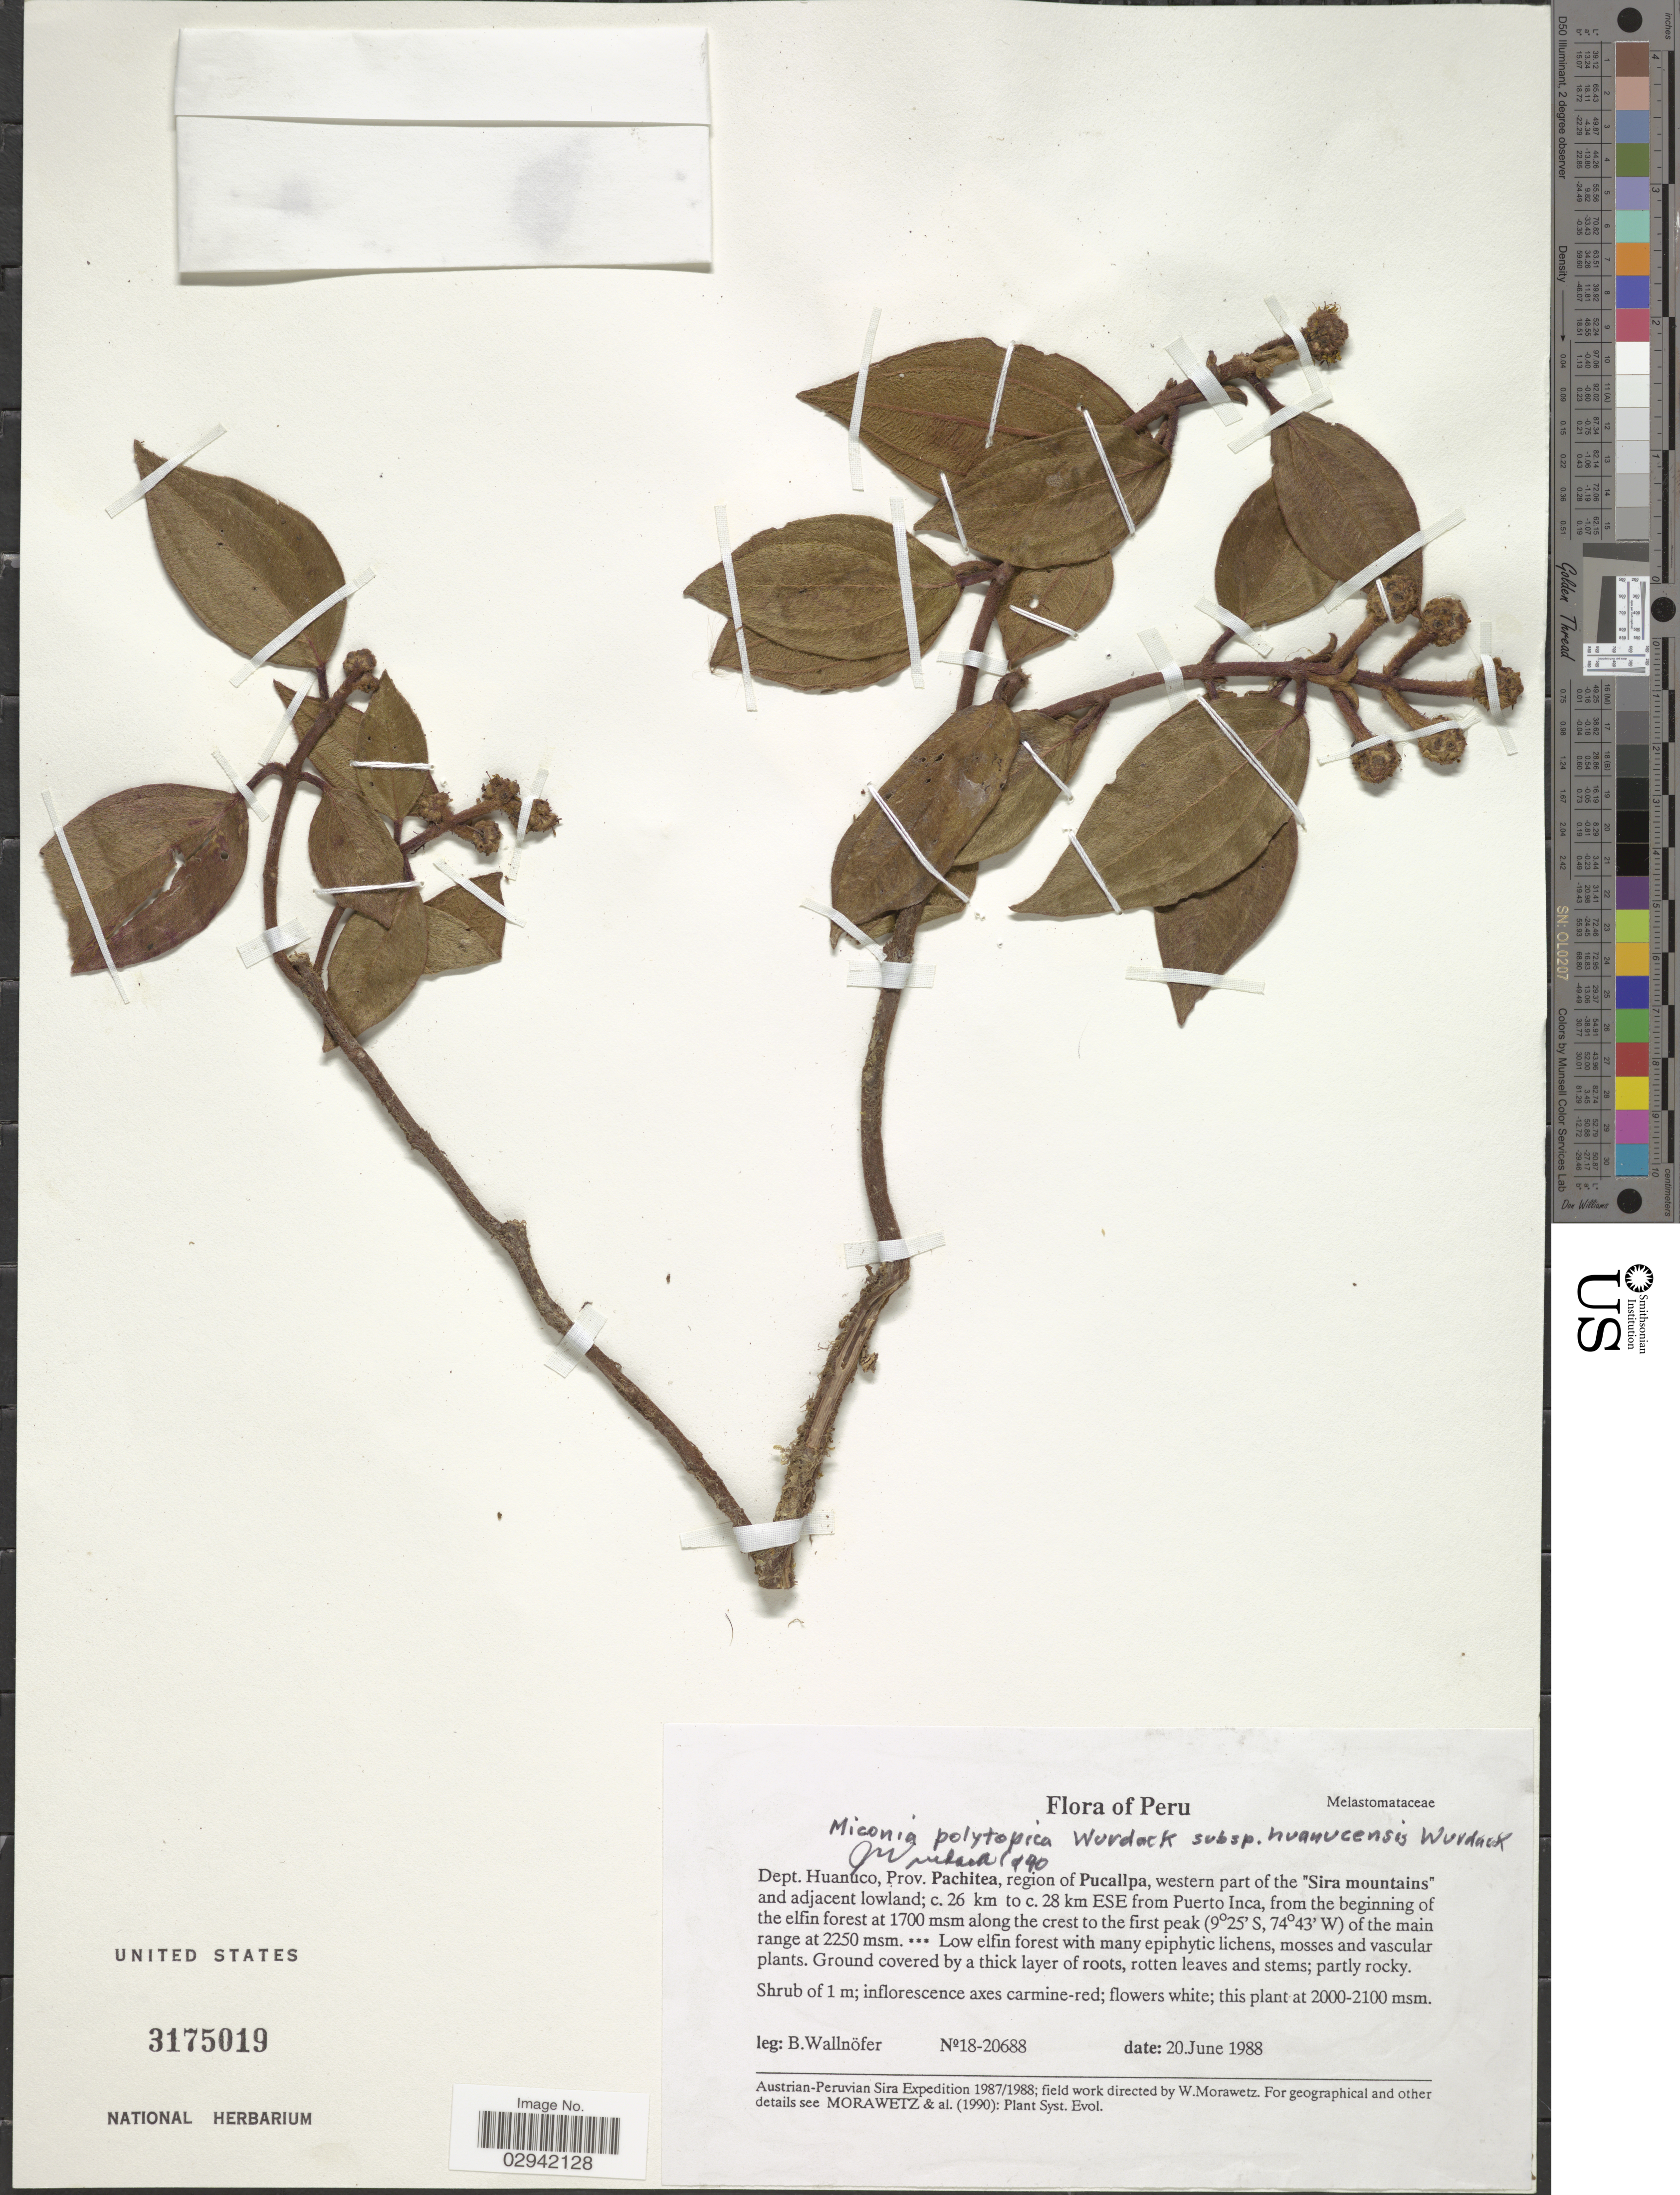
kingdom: Plantae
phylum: Tracheophyta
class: Magnoliopsida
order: Myrtales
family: Melastomataceae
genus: Miconia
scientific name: Miconia polytopica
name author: Wurdack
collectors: B. Wallnöfer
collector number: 18-20688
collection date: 1988-06-20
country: Peru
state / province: Huánuco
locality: Dept. Huanuco, Prov. Pachitea, region of Pucallpa, western part of the "Sira mountains" and adjacent lowland; c. 26 km to c. 28 km ESE from Puerto Inca, from the beginning of the elfin forest at 1700 msm along the crest to the first peak of the main range 2250 msm.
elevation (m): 2000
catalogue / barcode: US 3175019